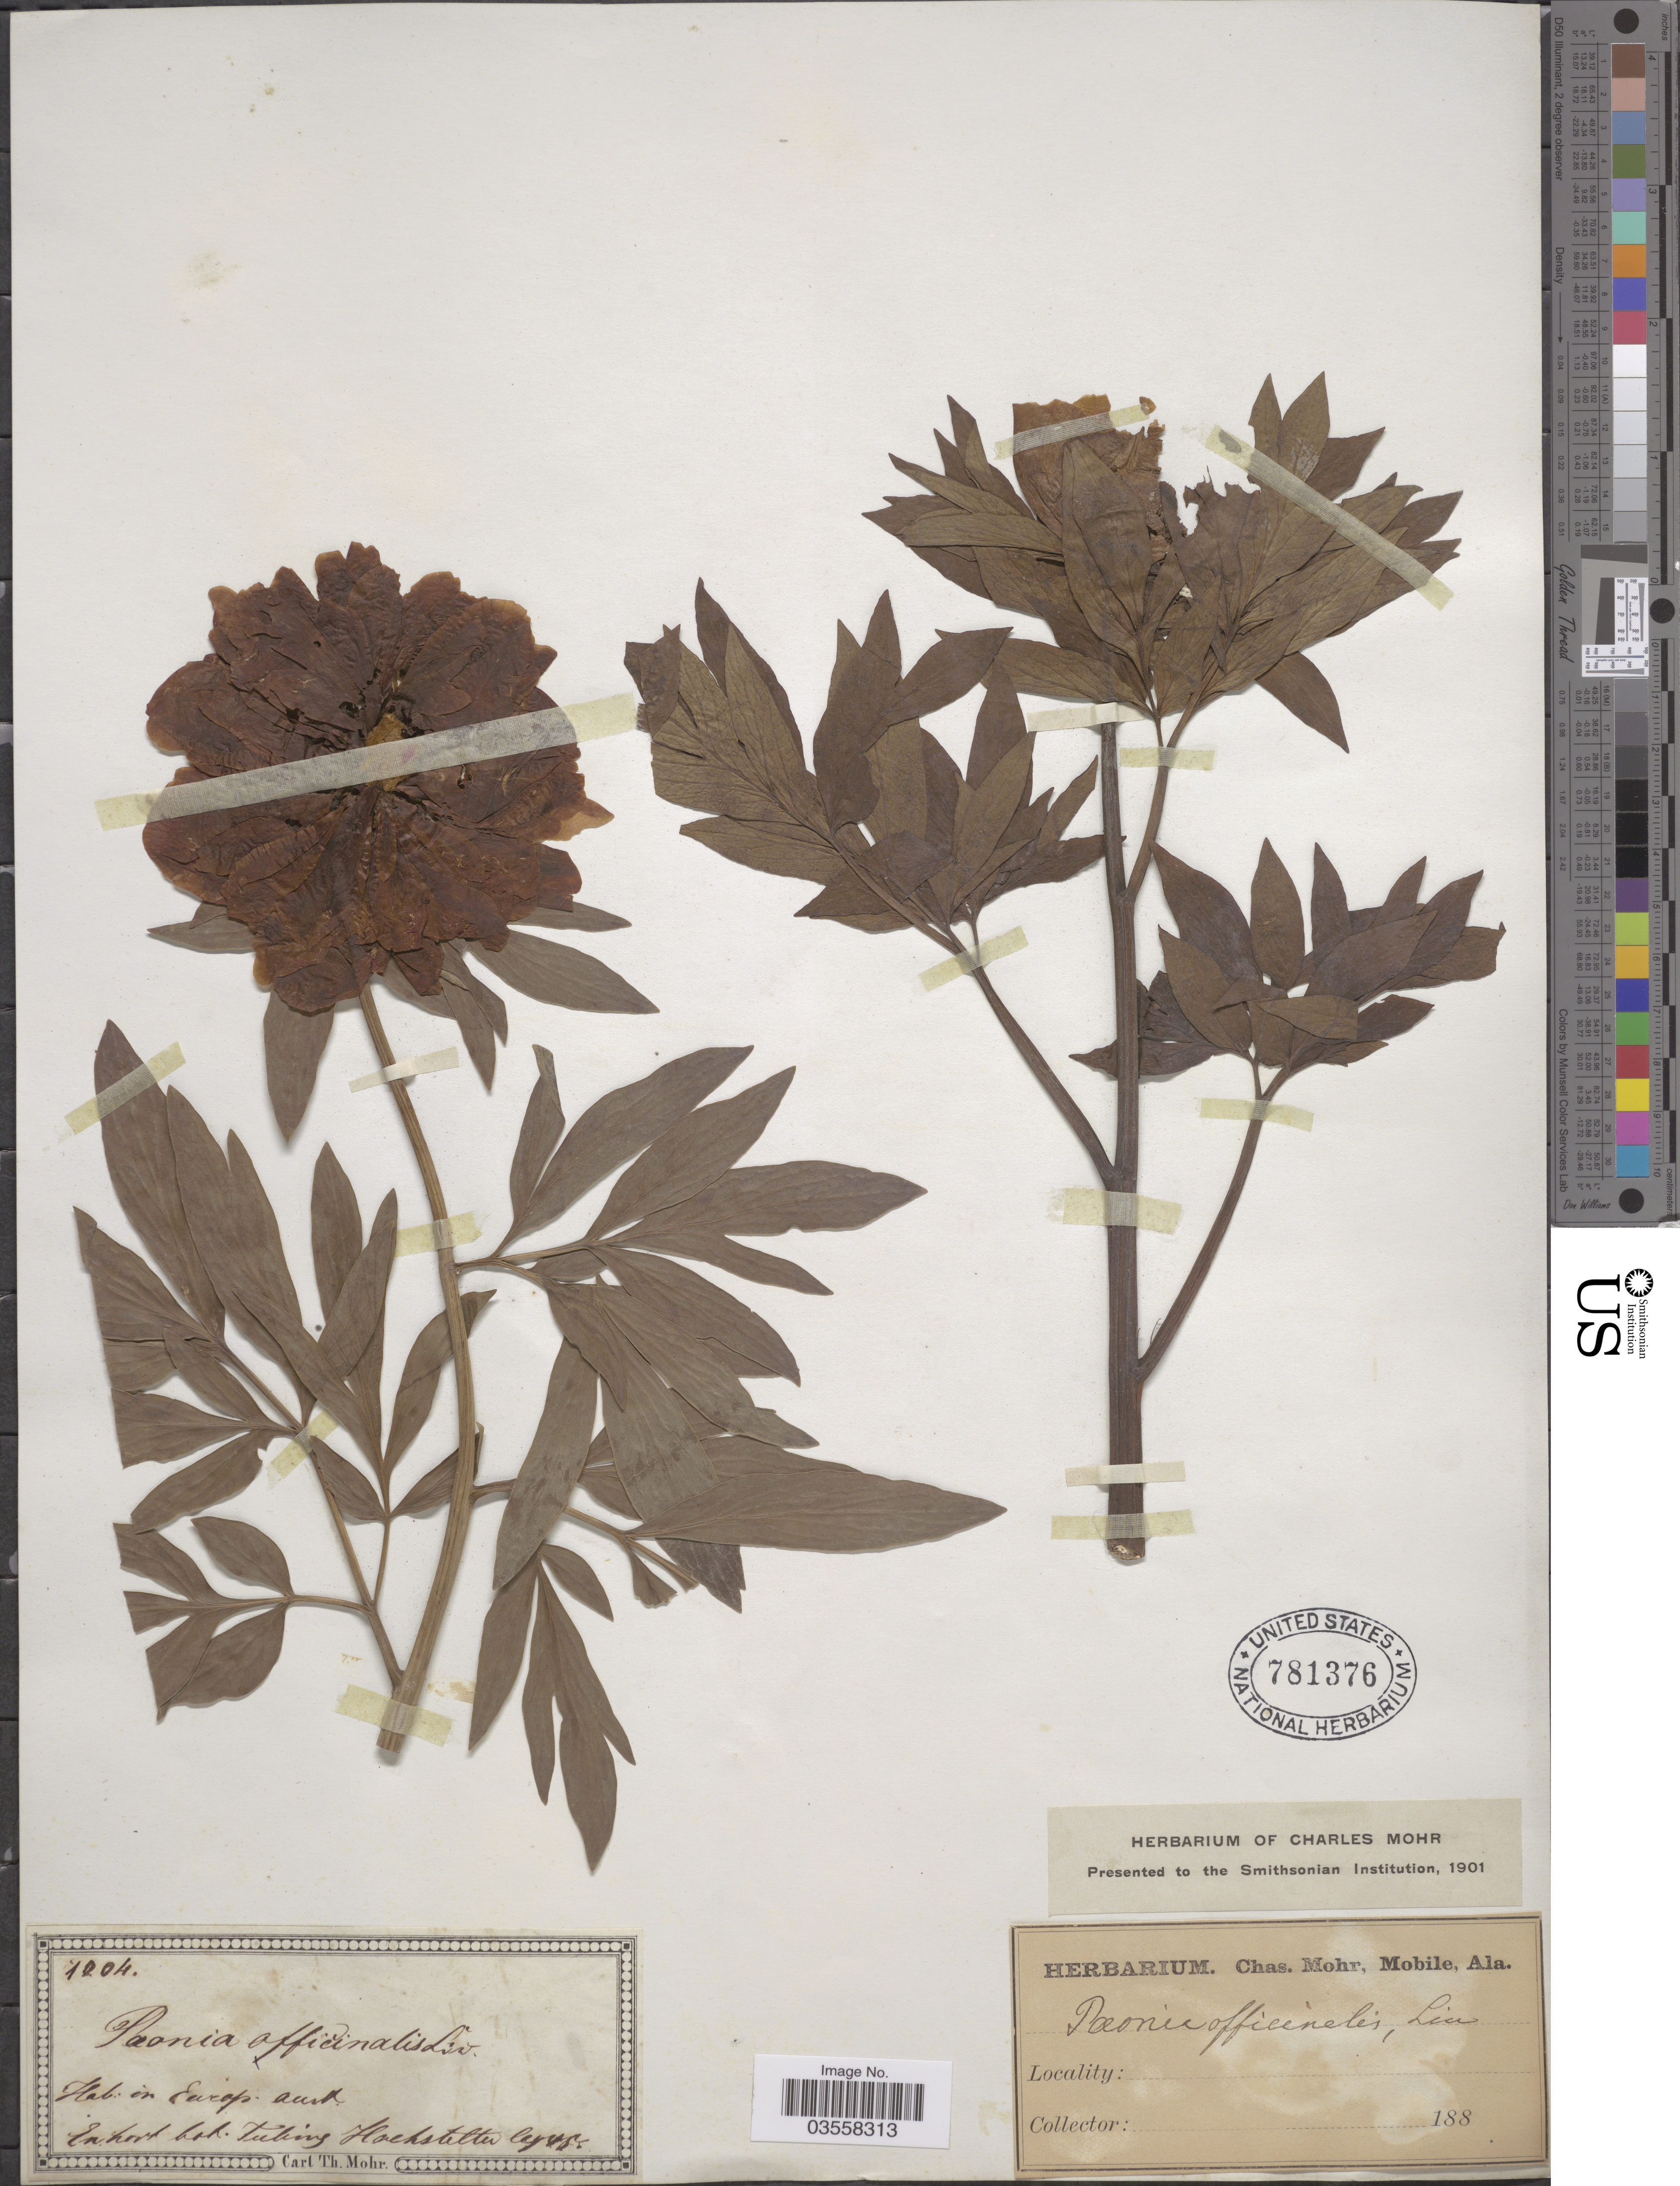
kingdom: Plantae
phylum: Tracheophyta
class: Magnoliopsida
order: Saxifragales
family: Paeoniaceae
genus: Paeonia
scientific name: Paeonia officinalis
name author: L.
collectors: -. Hochstetter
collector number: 1204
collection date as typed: Transcribed d/m/y: //45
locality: In Europ. aust.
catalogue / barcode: US 781376